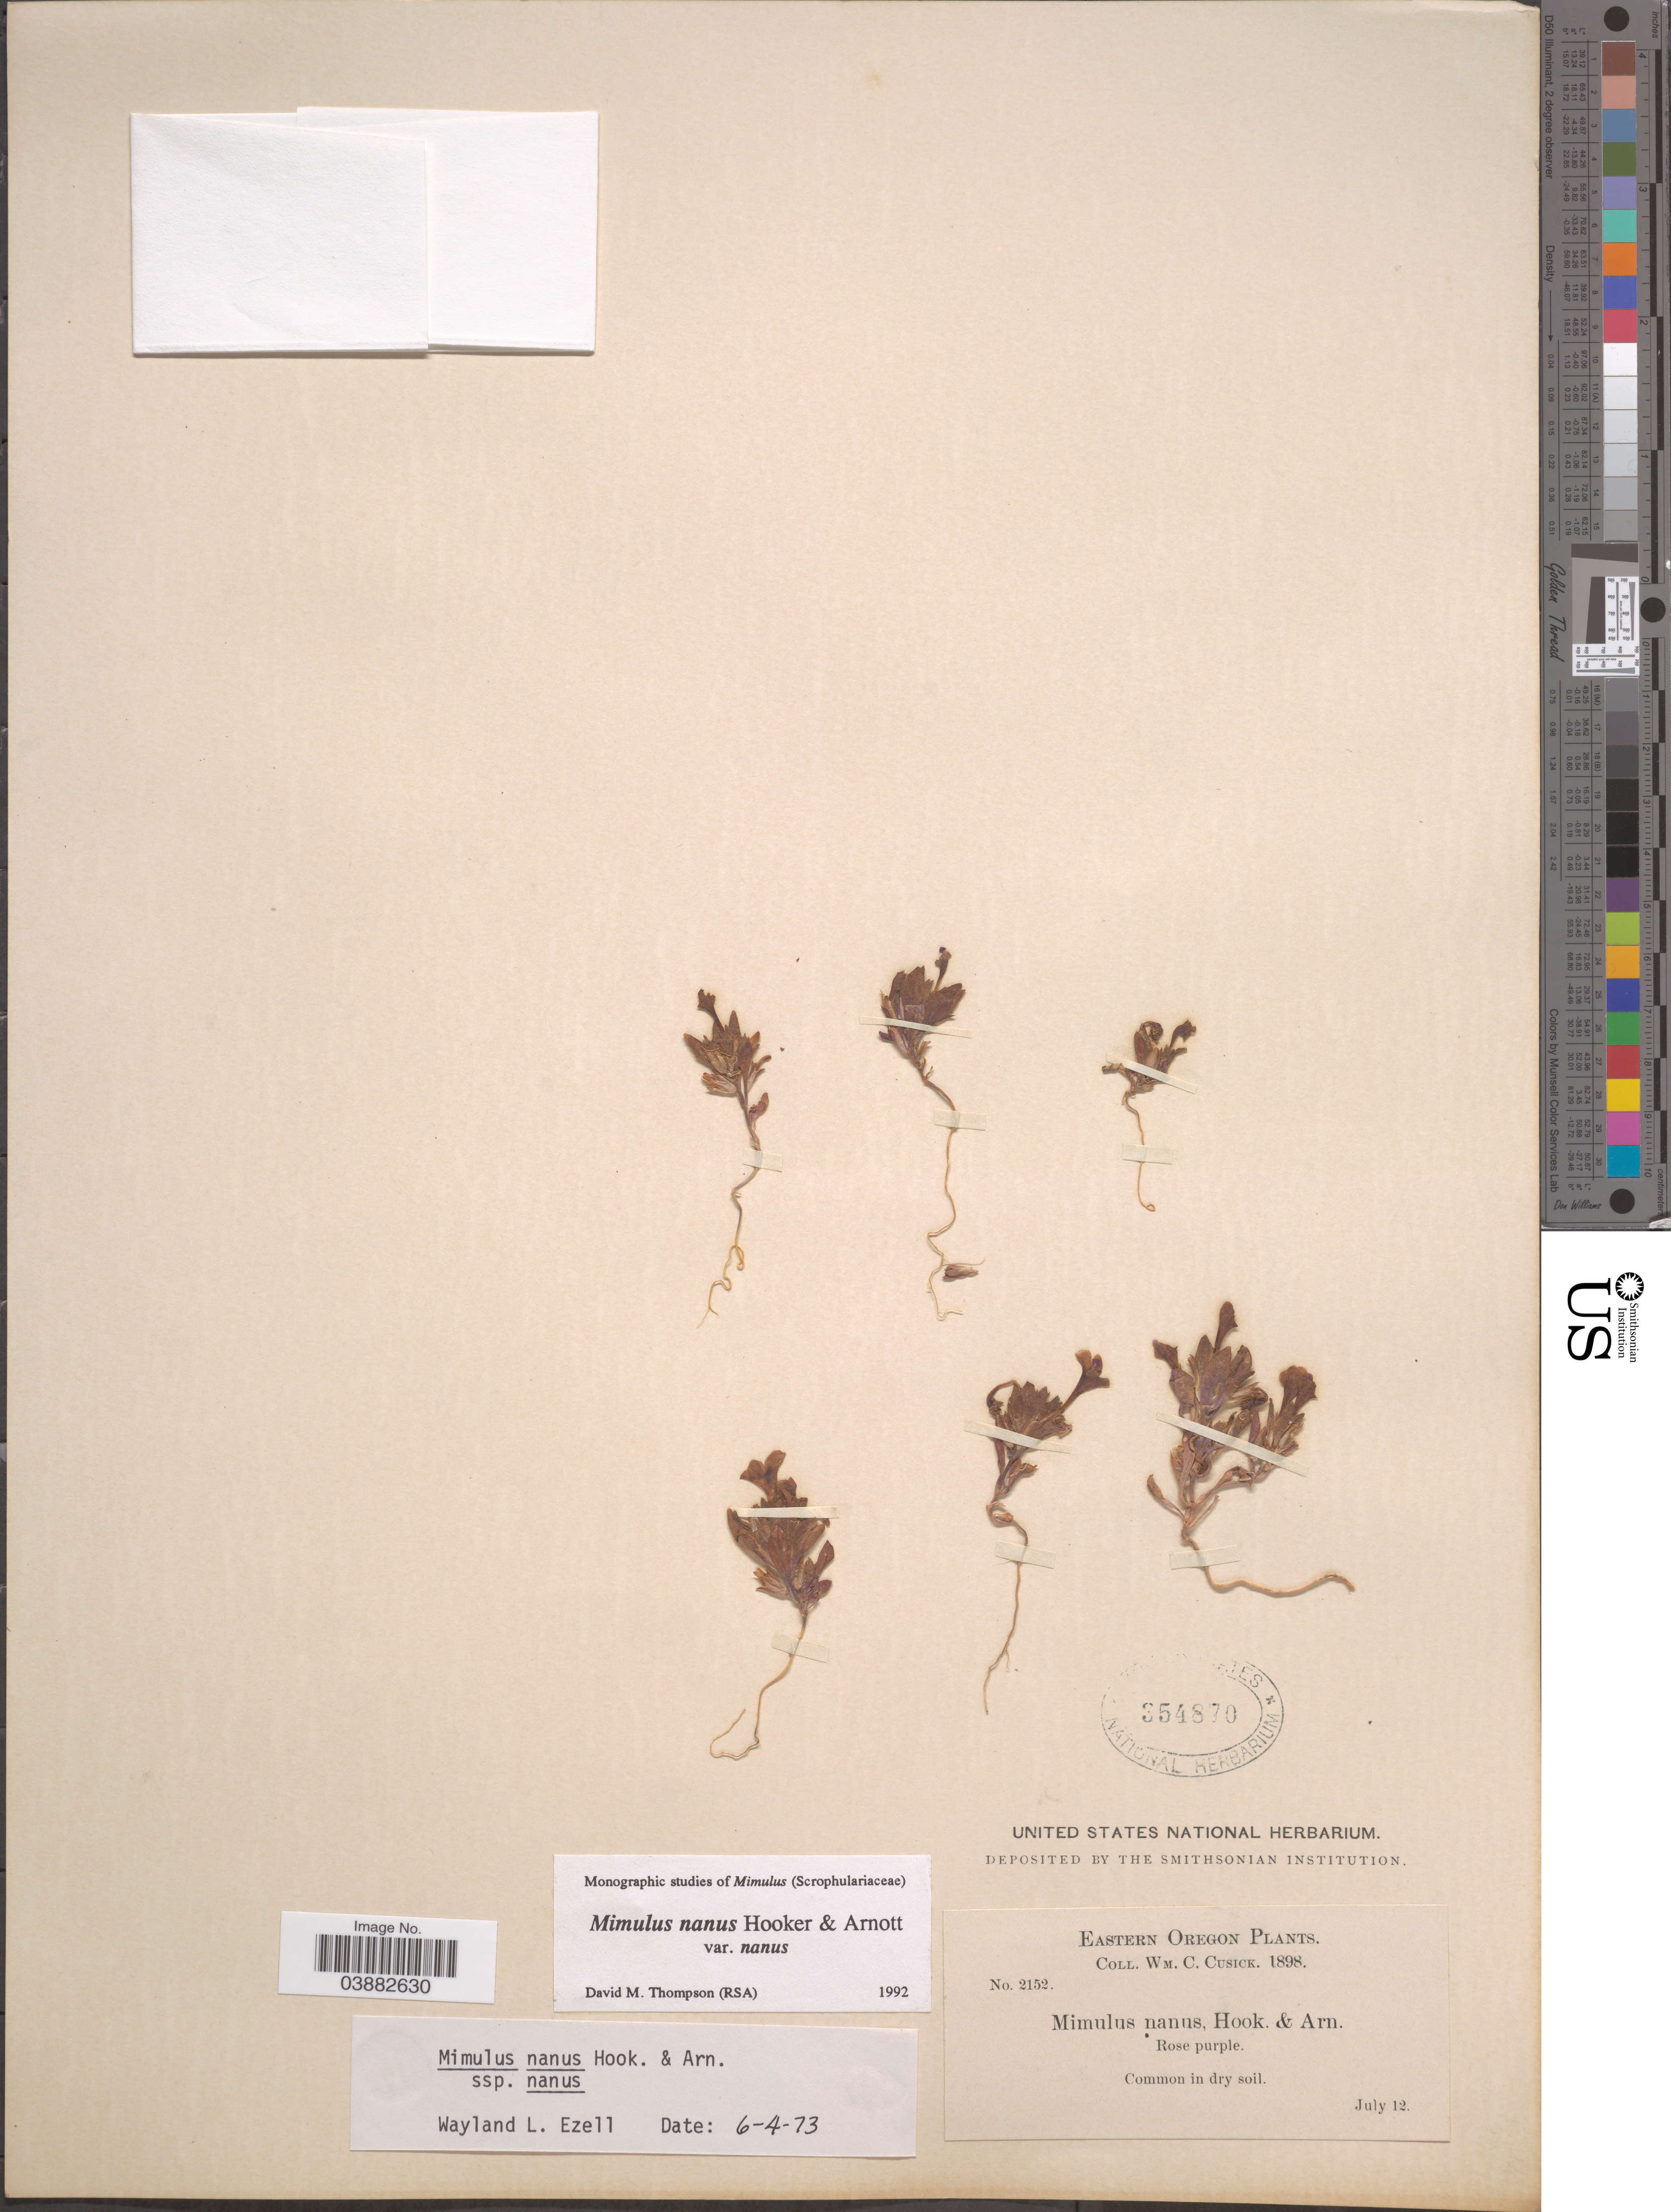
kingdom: Plantae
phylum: Tracheophyta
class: Magnoliopsida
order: Lamiales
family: Phrymaceae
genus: Mimulus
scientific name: Mimulus nanus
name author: Hook. & Arn.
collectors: W. C. Cusick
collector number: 2152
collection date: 1898-07-12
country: United States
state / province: Oregon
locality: Eastern Oregon.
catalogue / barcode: US 354870